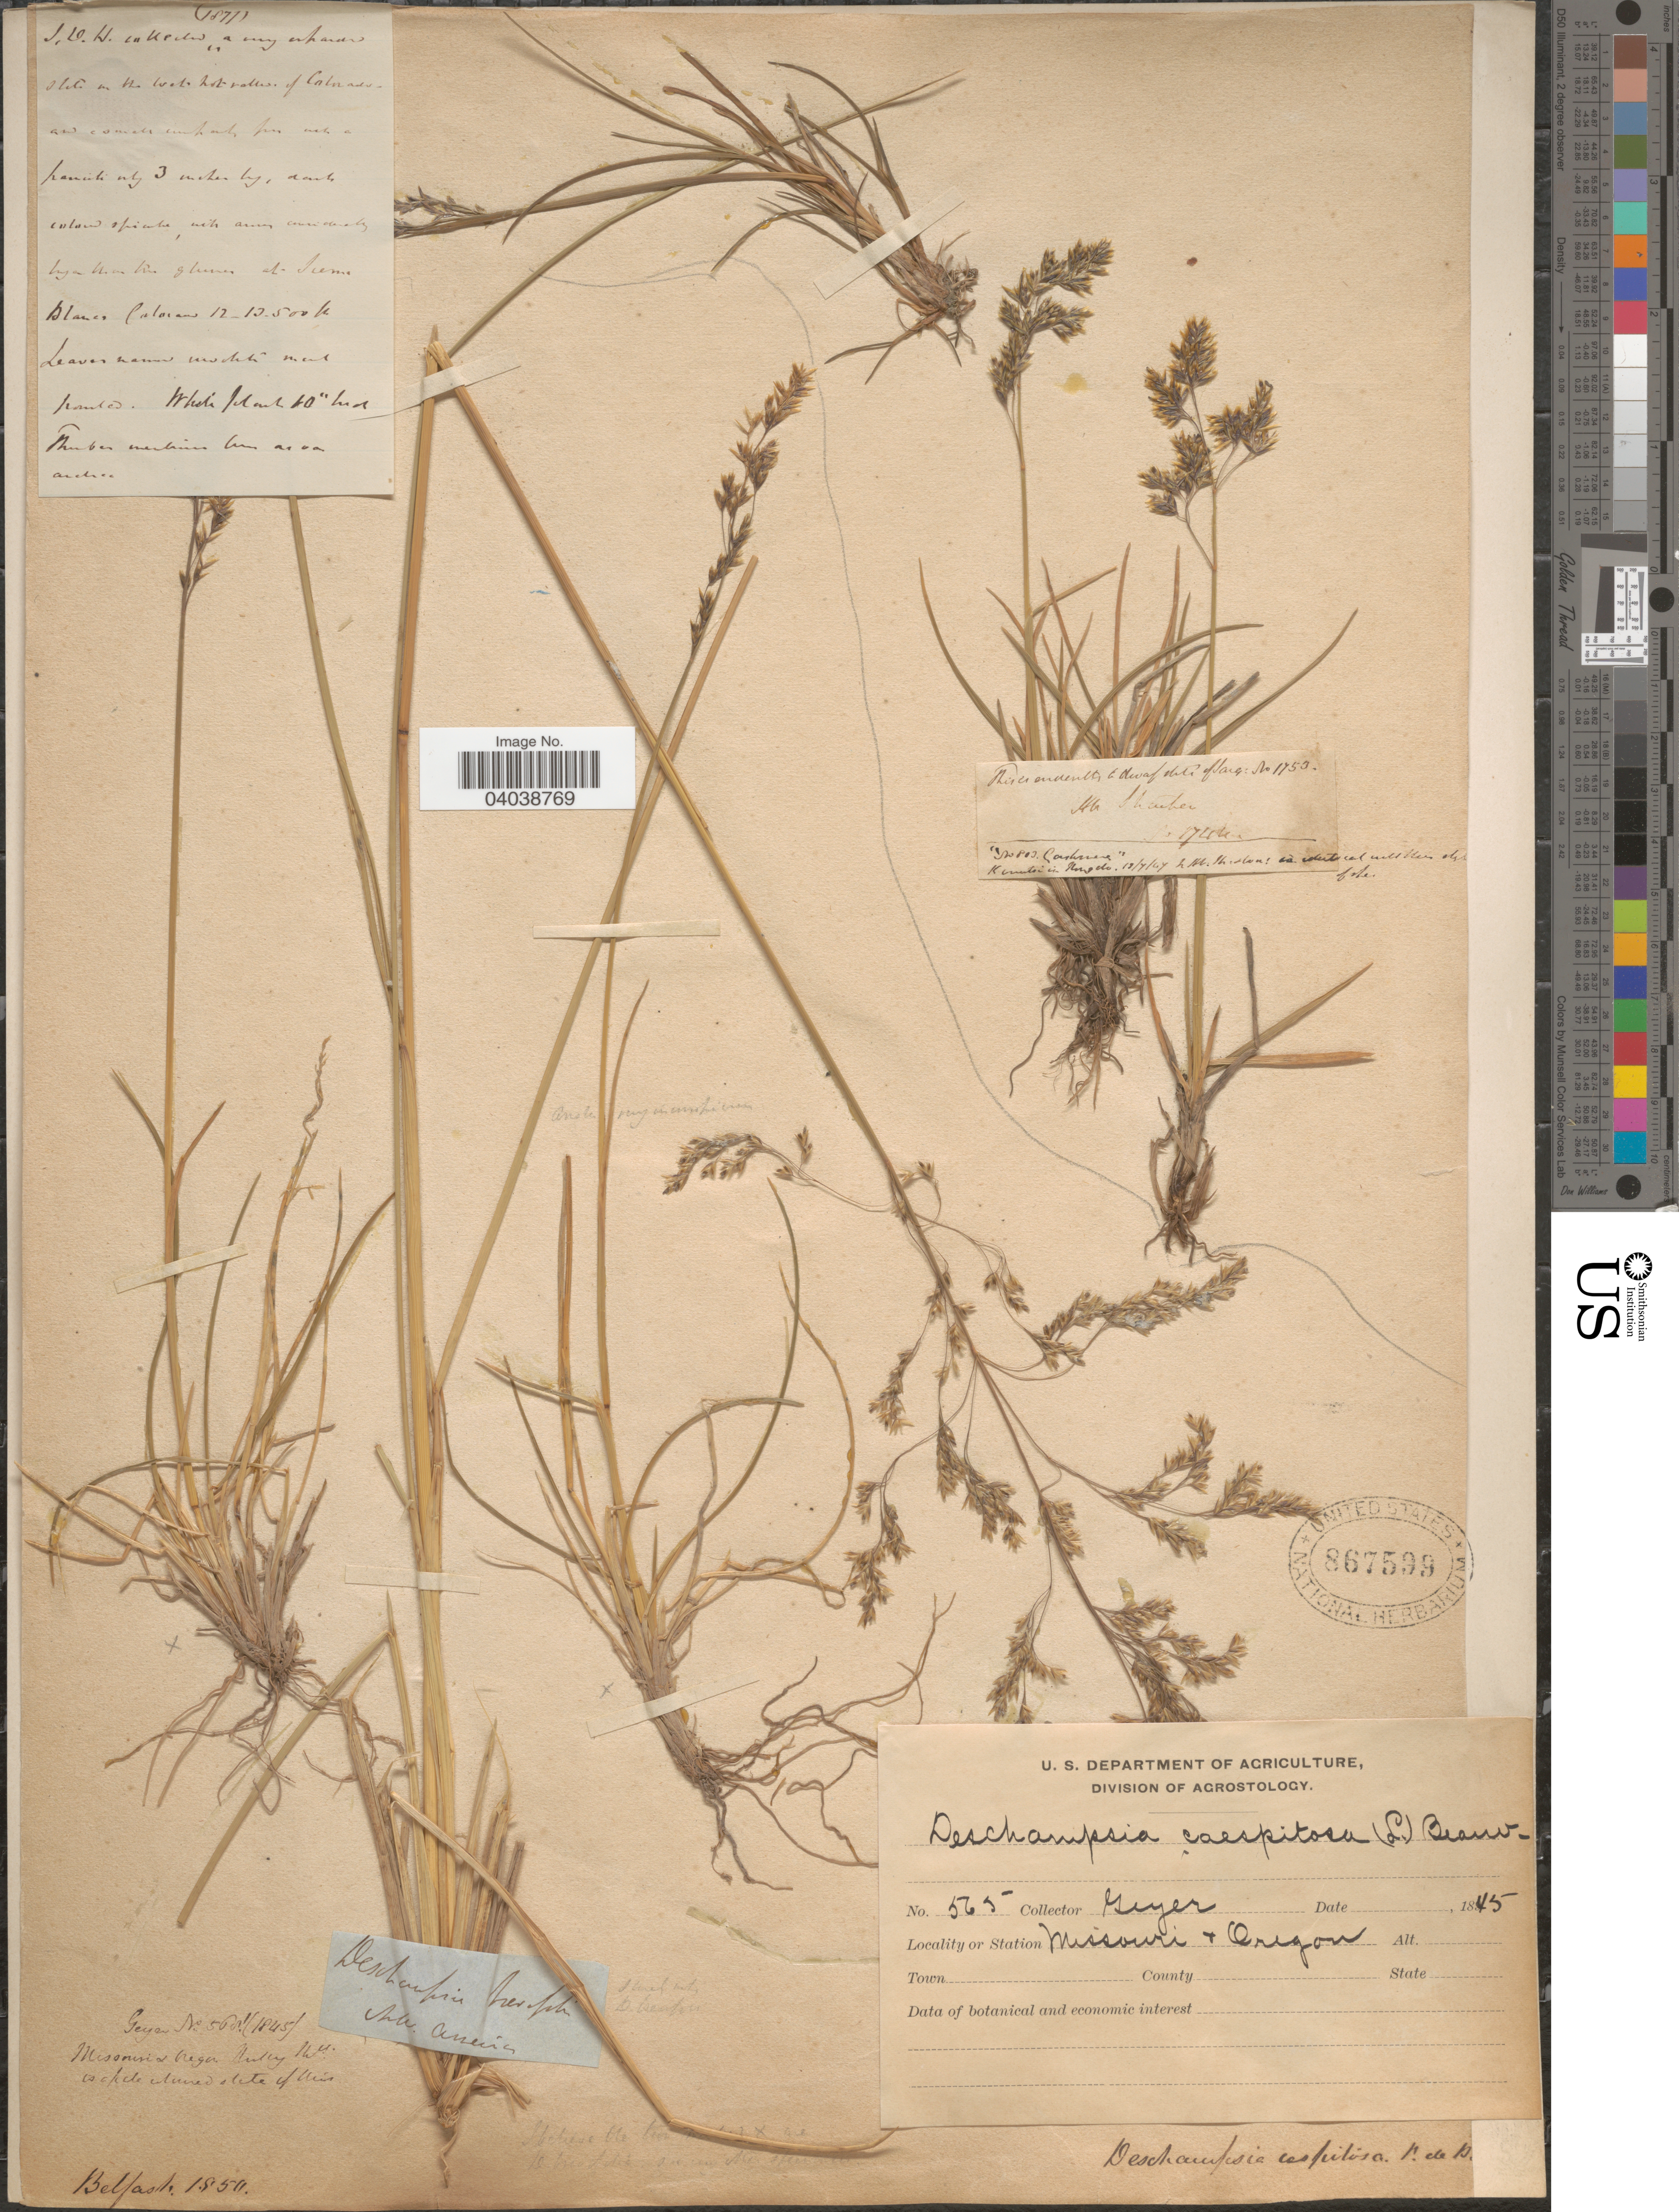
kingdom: Plantae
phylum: Tracheophyta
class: Liliopsida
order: Poales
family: Poaceae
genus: Deschampsia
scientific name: Deschampsia cespitosa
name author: (L.) P. Beauv.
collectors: Geyer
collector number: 565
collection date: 1845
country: United States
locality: Missouri & Oregon.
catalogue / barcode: US 867599